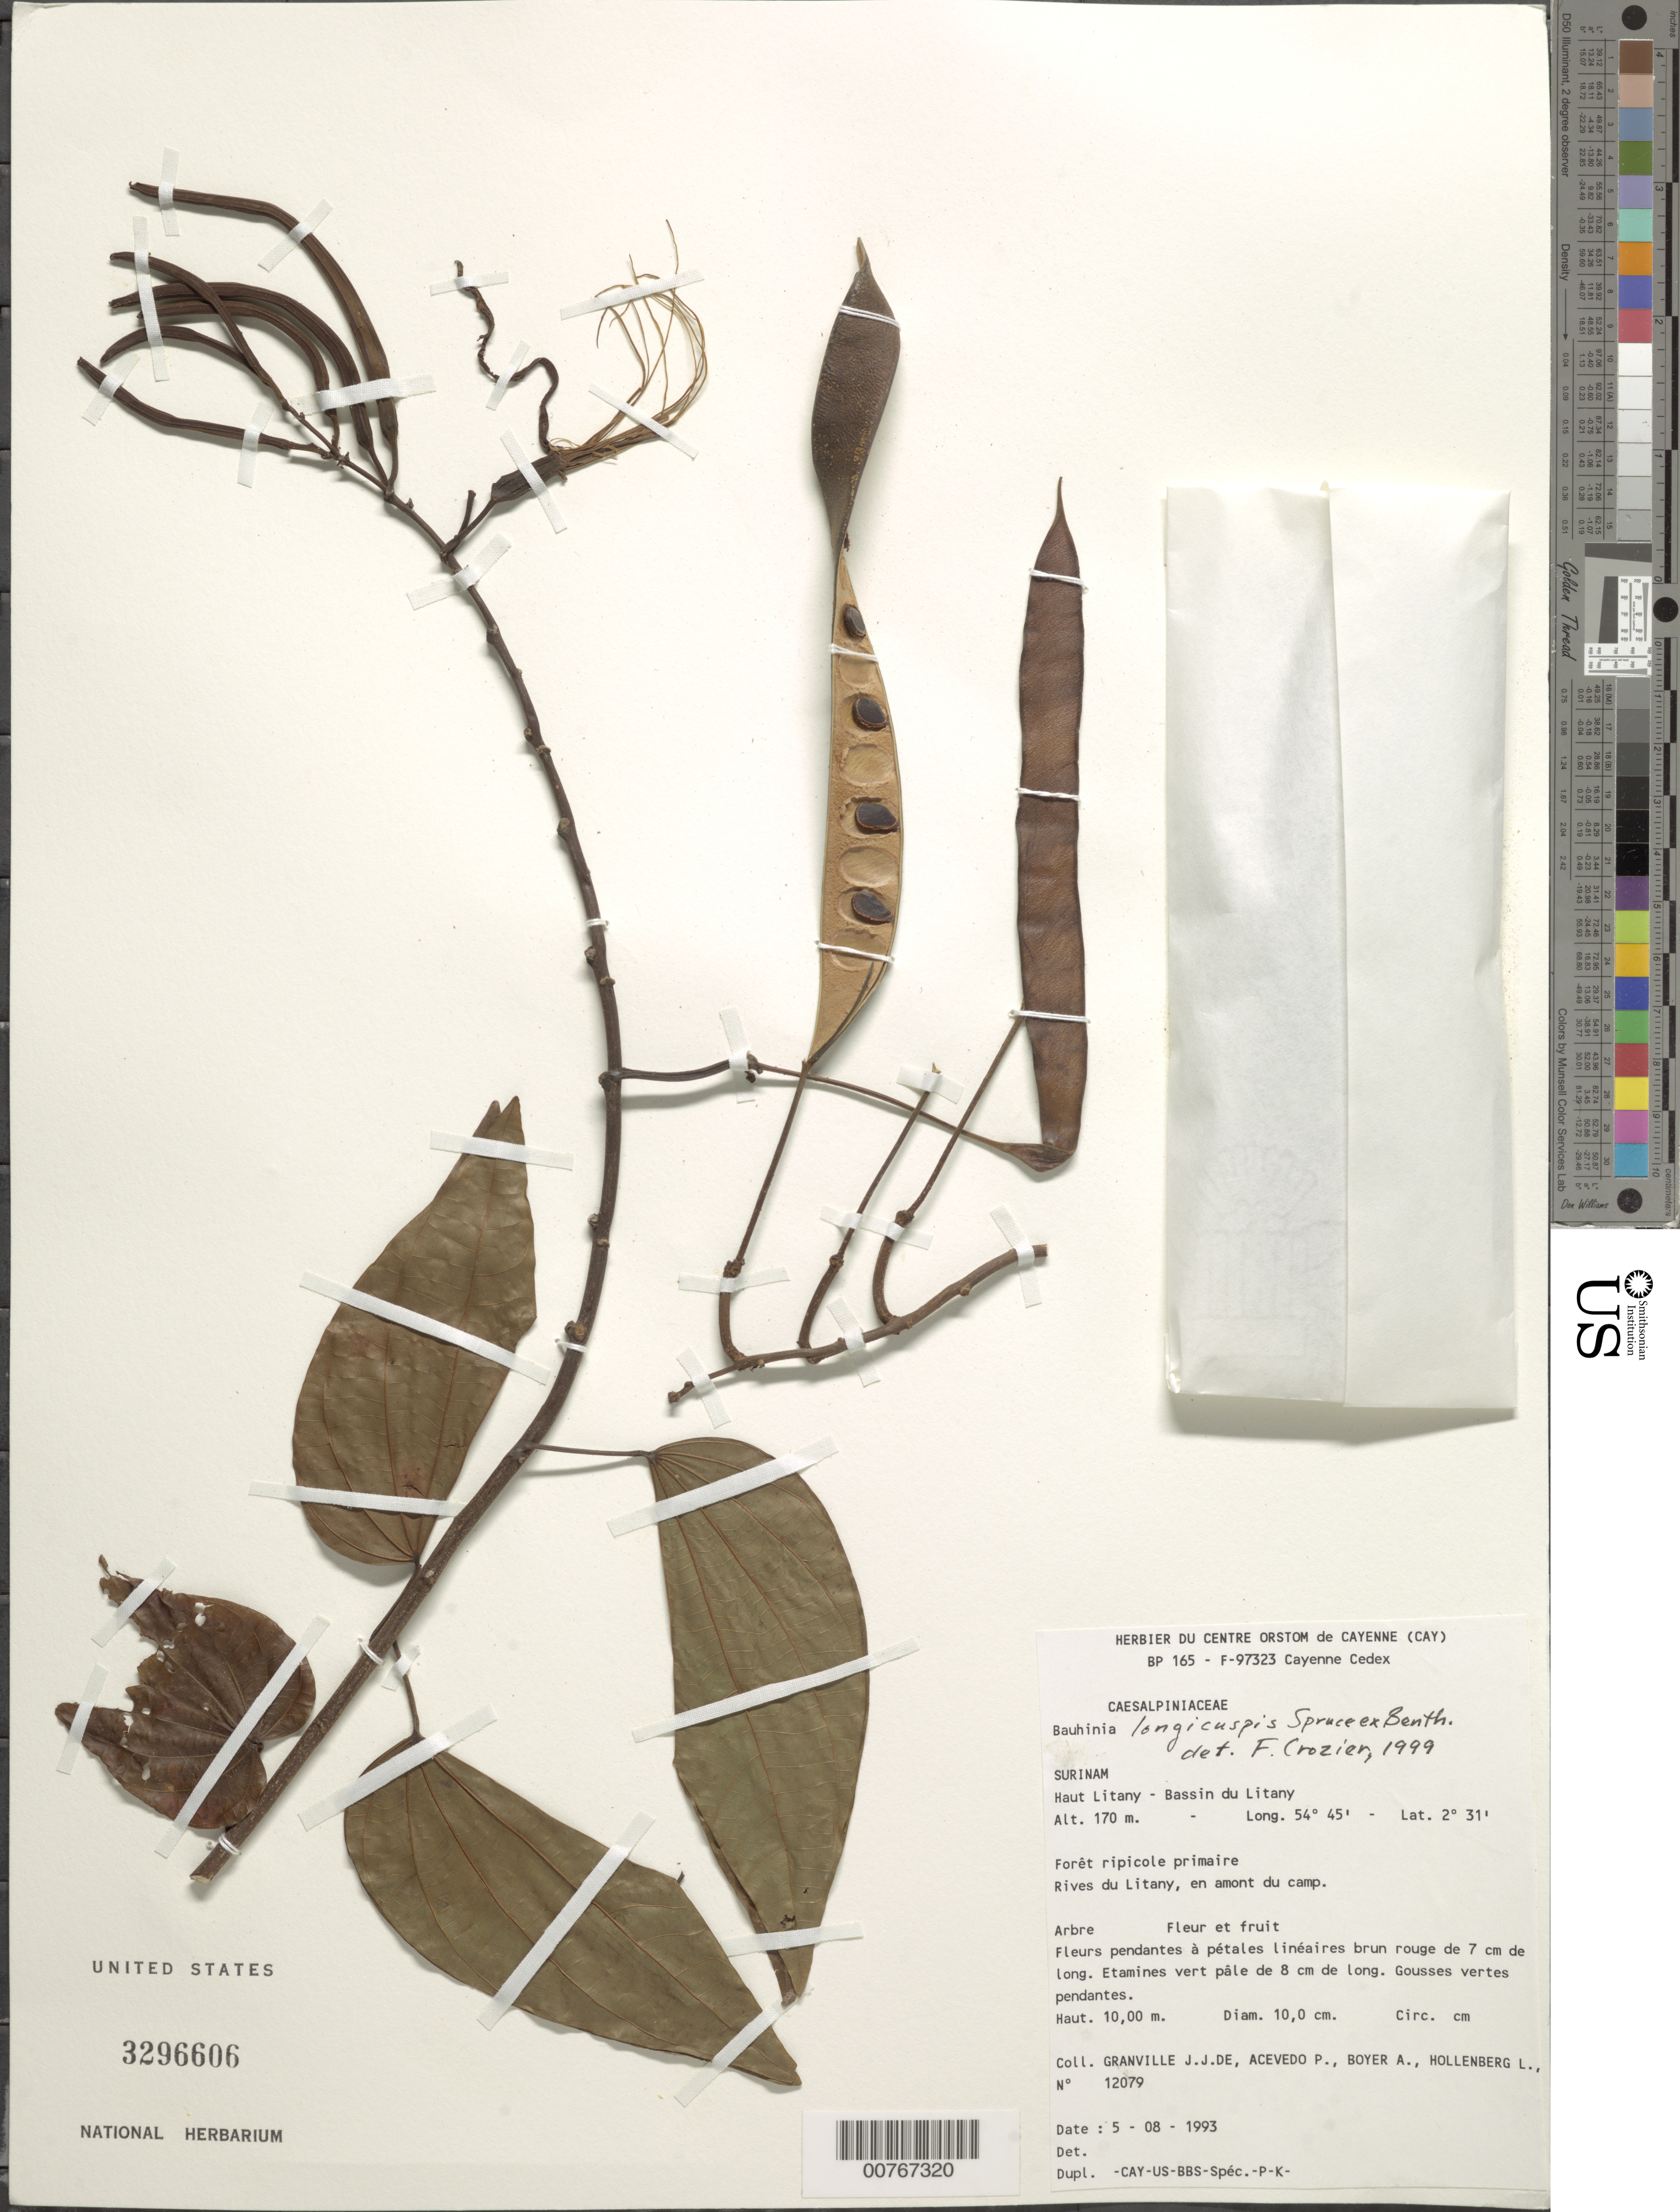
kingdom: Plantae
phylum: Tracheophyta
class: Magnoliopsida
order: Fabales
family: Fabaceae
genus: Bauhinia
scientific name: Bauhinia longicuspis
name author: Spruce ex Benth.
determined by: Crozier, F.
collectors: J.-J. de Granville, P. Acevedo-Rodr., A. Boyer & L. Hollenberg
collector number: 12079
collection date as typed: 5-Aug-93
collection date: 1993-08-05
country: Suriname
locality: Haut Litany, Bassin du Litany, rives du Litany, en amont du camp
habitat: Primary riparian forest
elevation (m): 170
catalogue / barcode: US 3296606